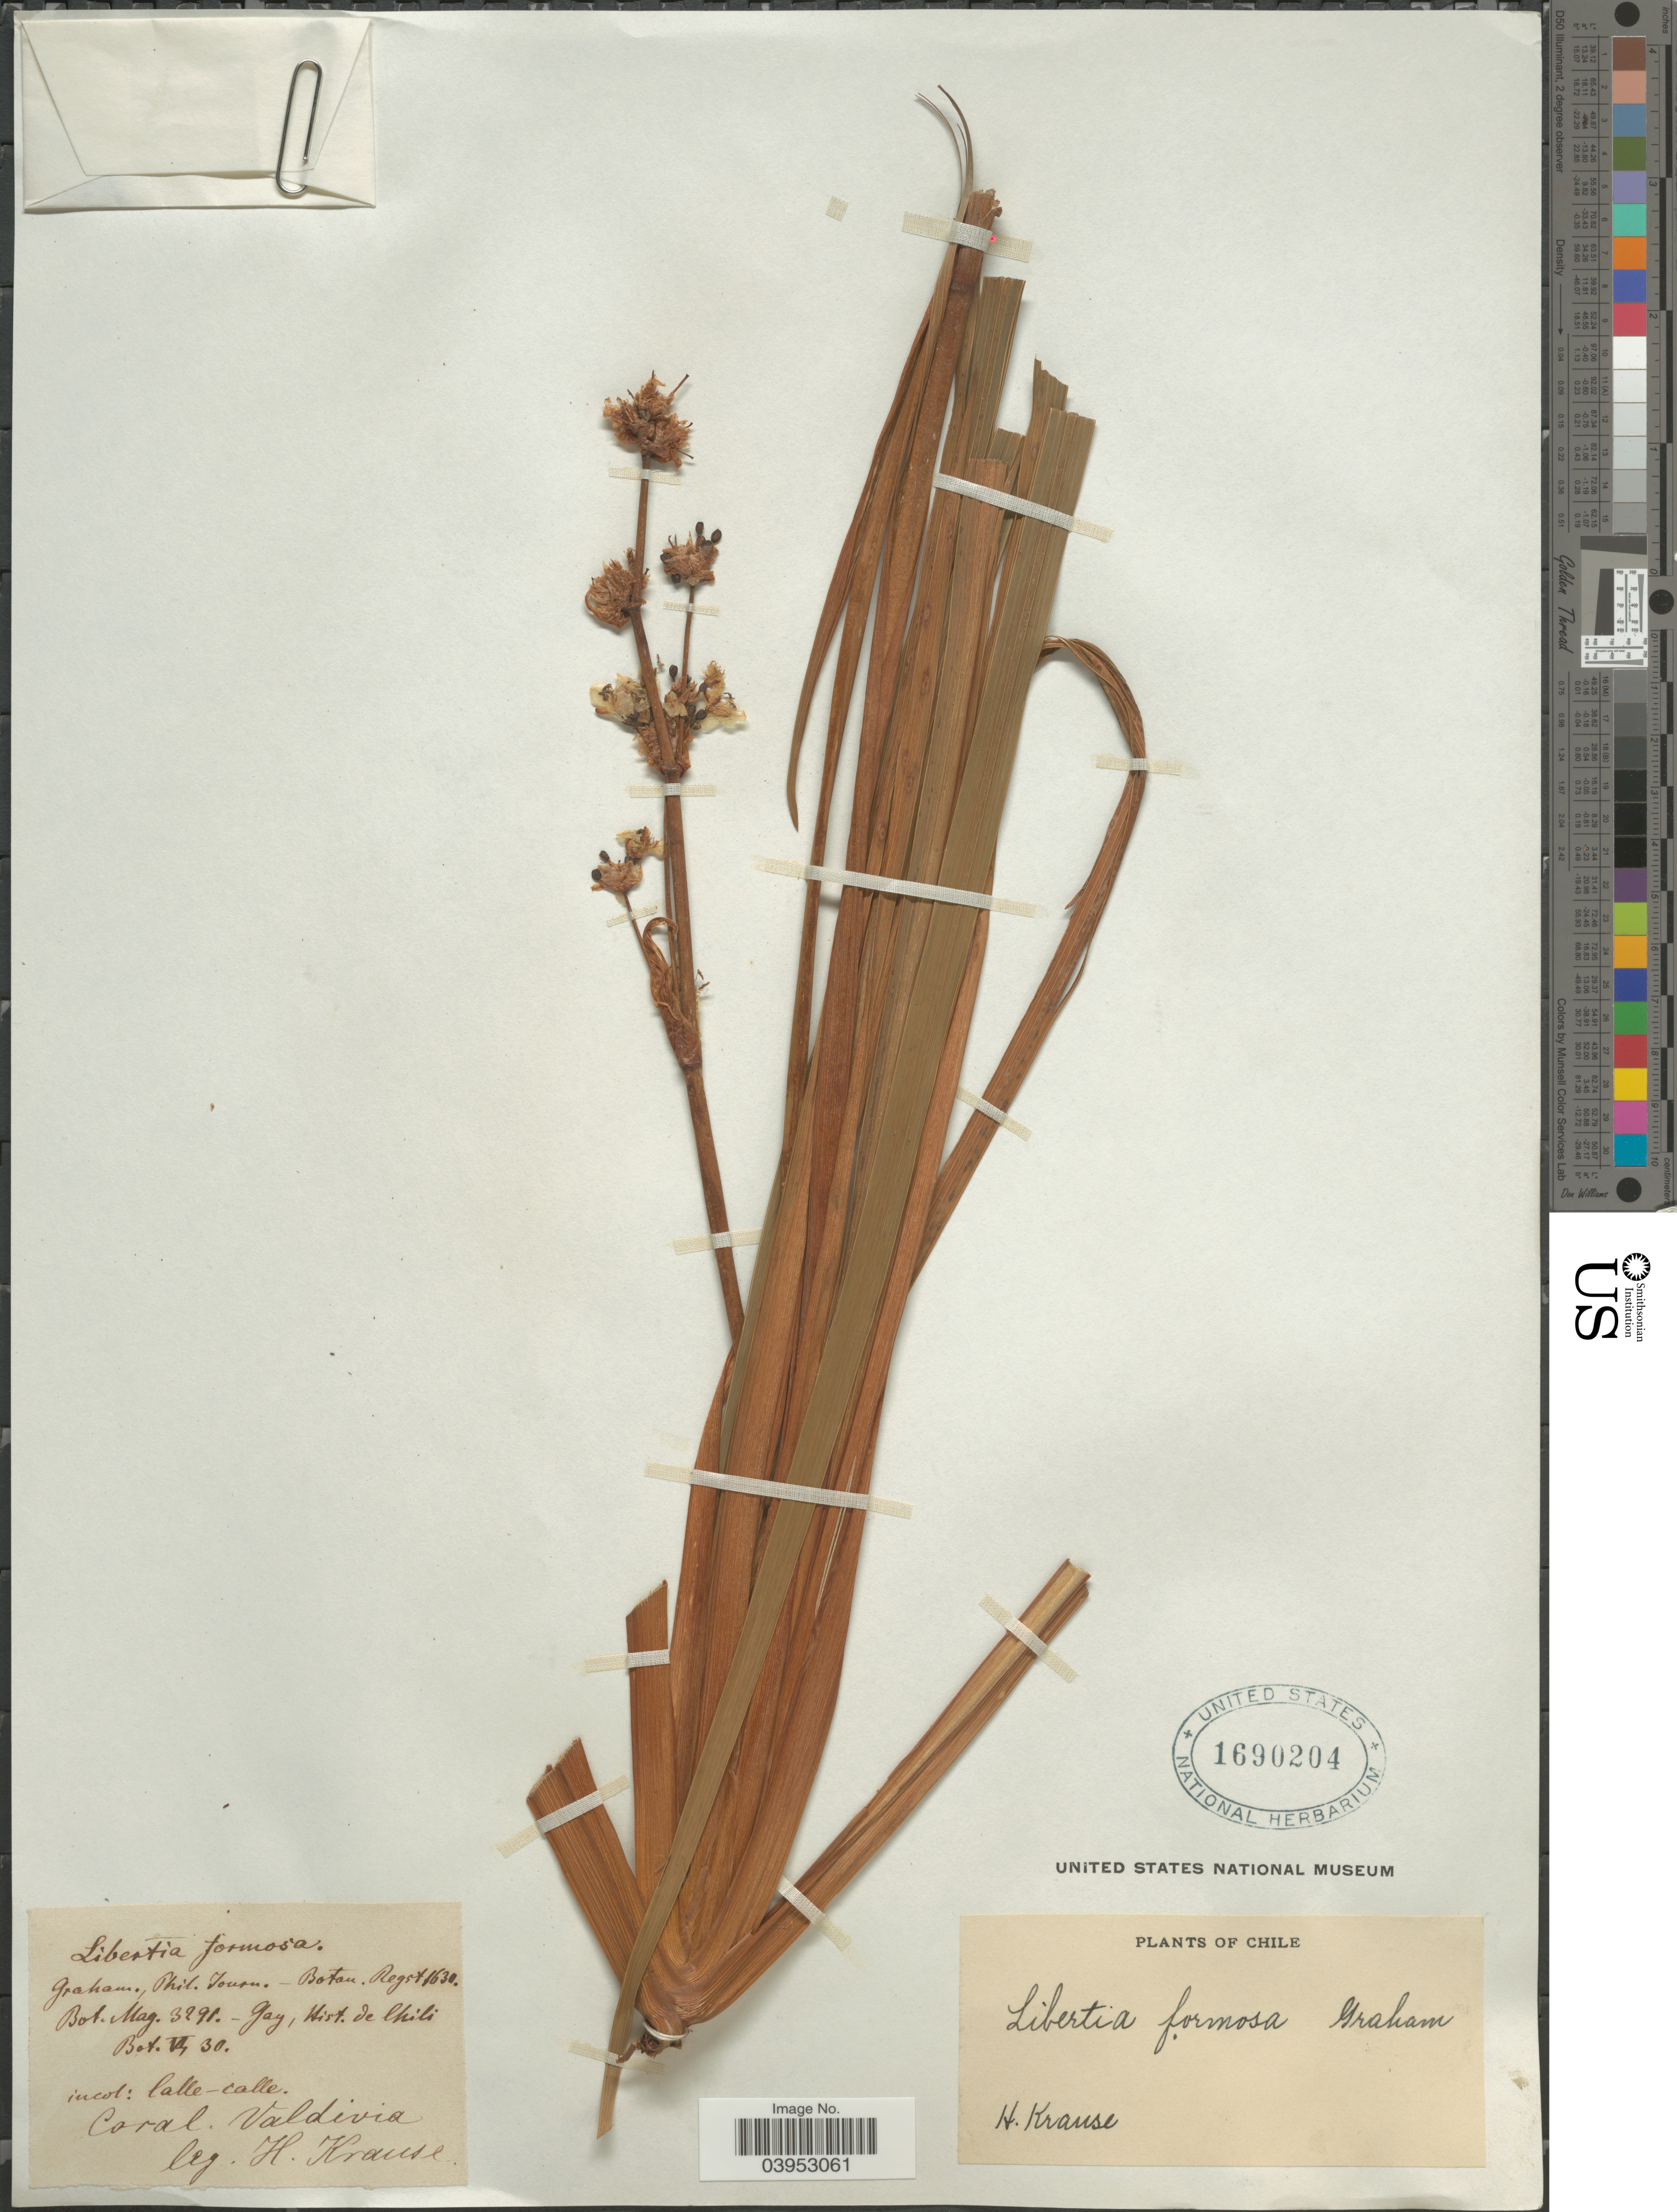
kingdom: Plantae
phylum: Tracheophyta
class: Liliopsida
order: Asparagales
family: Iridaceae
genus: Libertia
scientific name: Libertia chilensis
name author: (Molina) Gunckel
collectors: H. Krause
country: Chile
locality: Coral, Valdivia.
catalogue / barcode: US 1690204